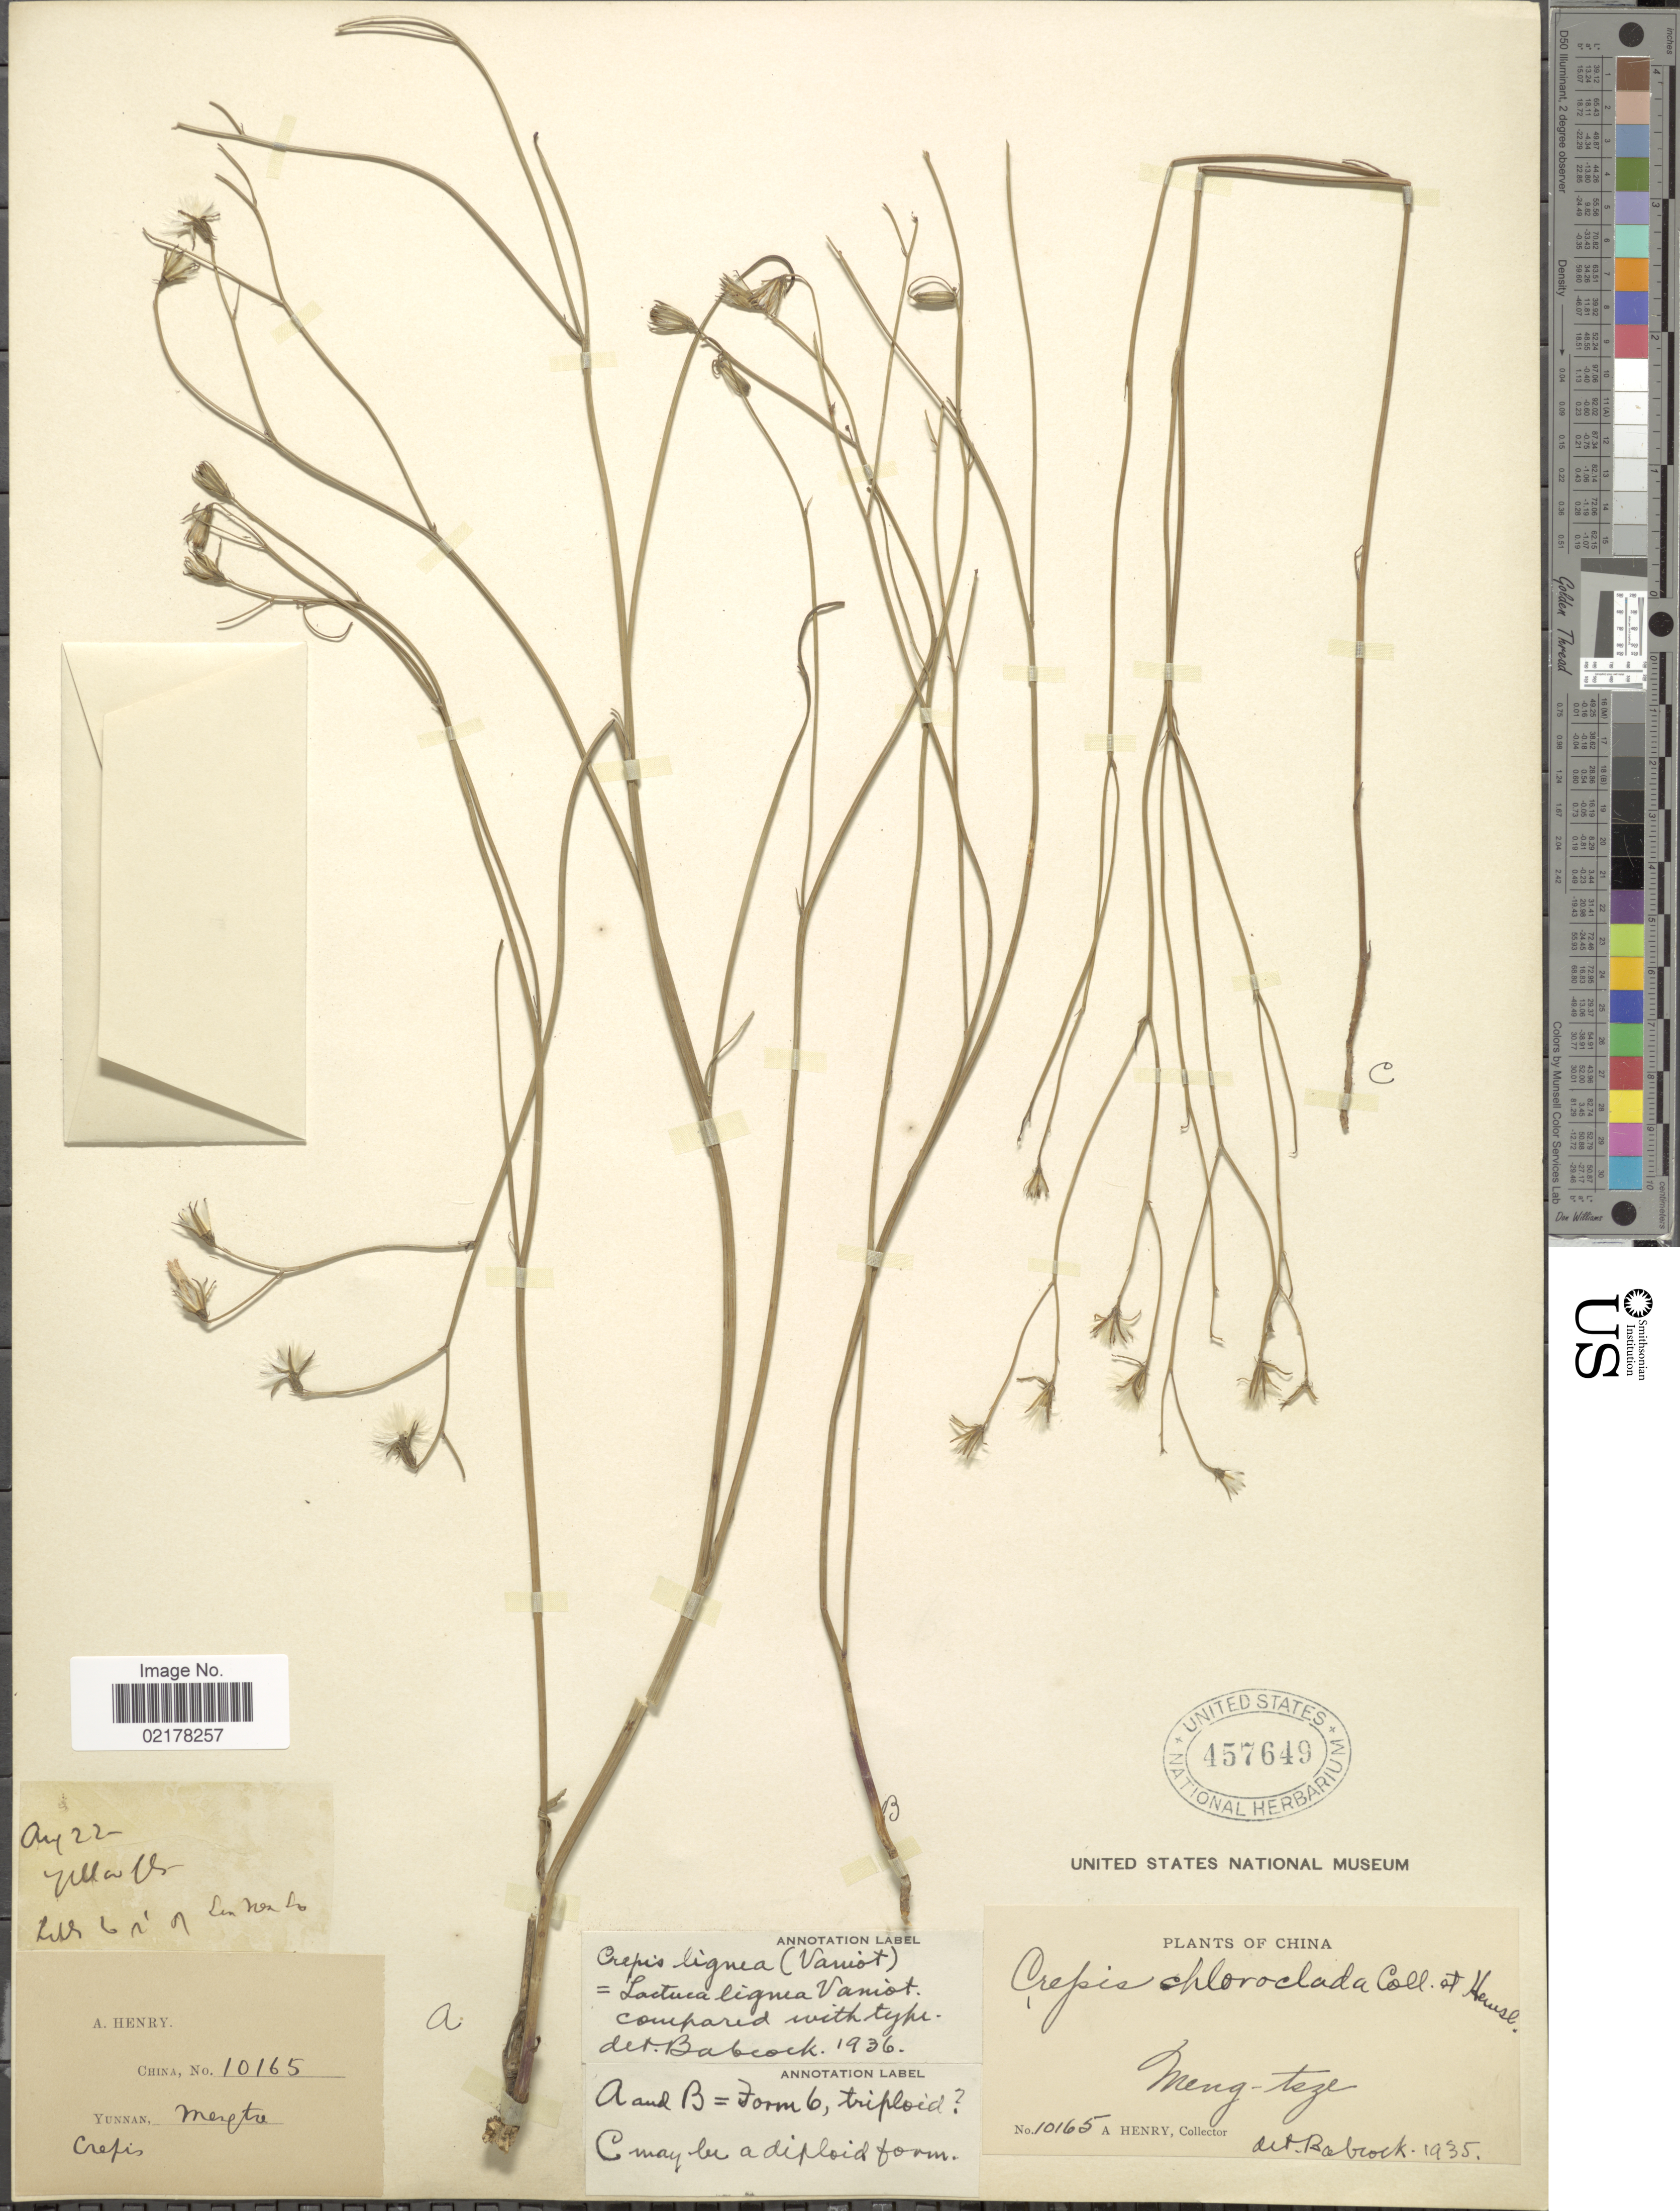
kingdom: Plantae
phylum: Tracheophyta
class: Magnoliopsida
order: Asterales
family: Asteraceae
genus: Crepis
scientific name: Crepis lignea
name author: (Vaniot) Babc.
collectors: A. Henry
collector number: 10165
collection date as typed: Transcribed d/m/y: /8/22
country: China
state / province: Yunnan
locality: Meng-tze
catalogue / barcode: US 457649